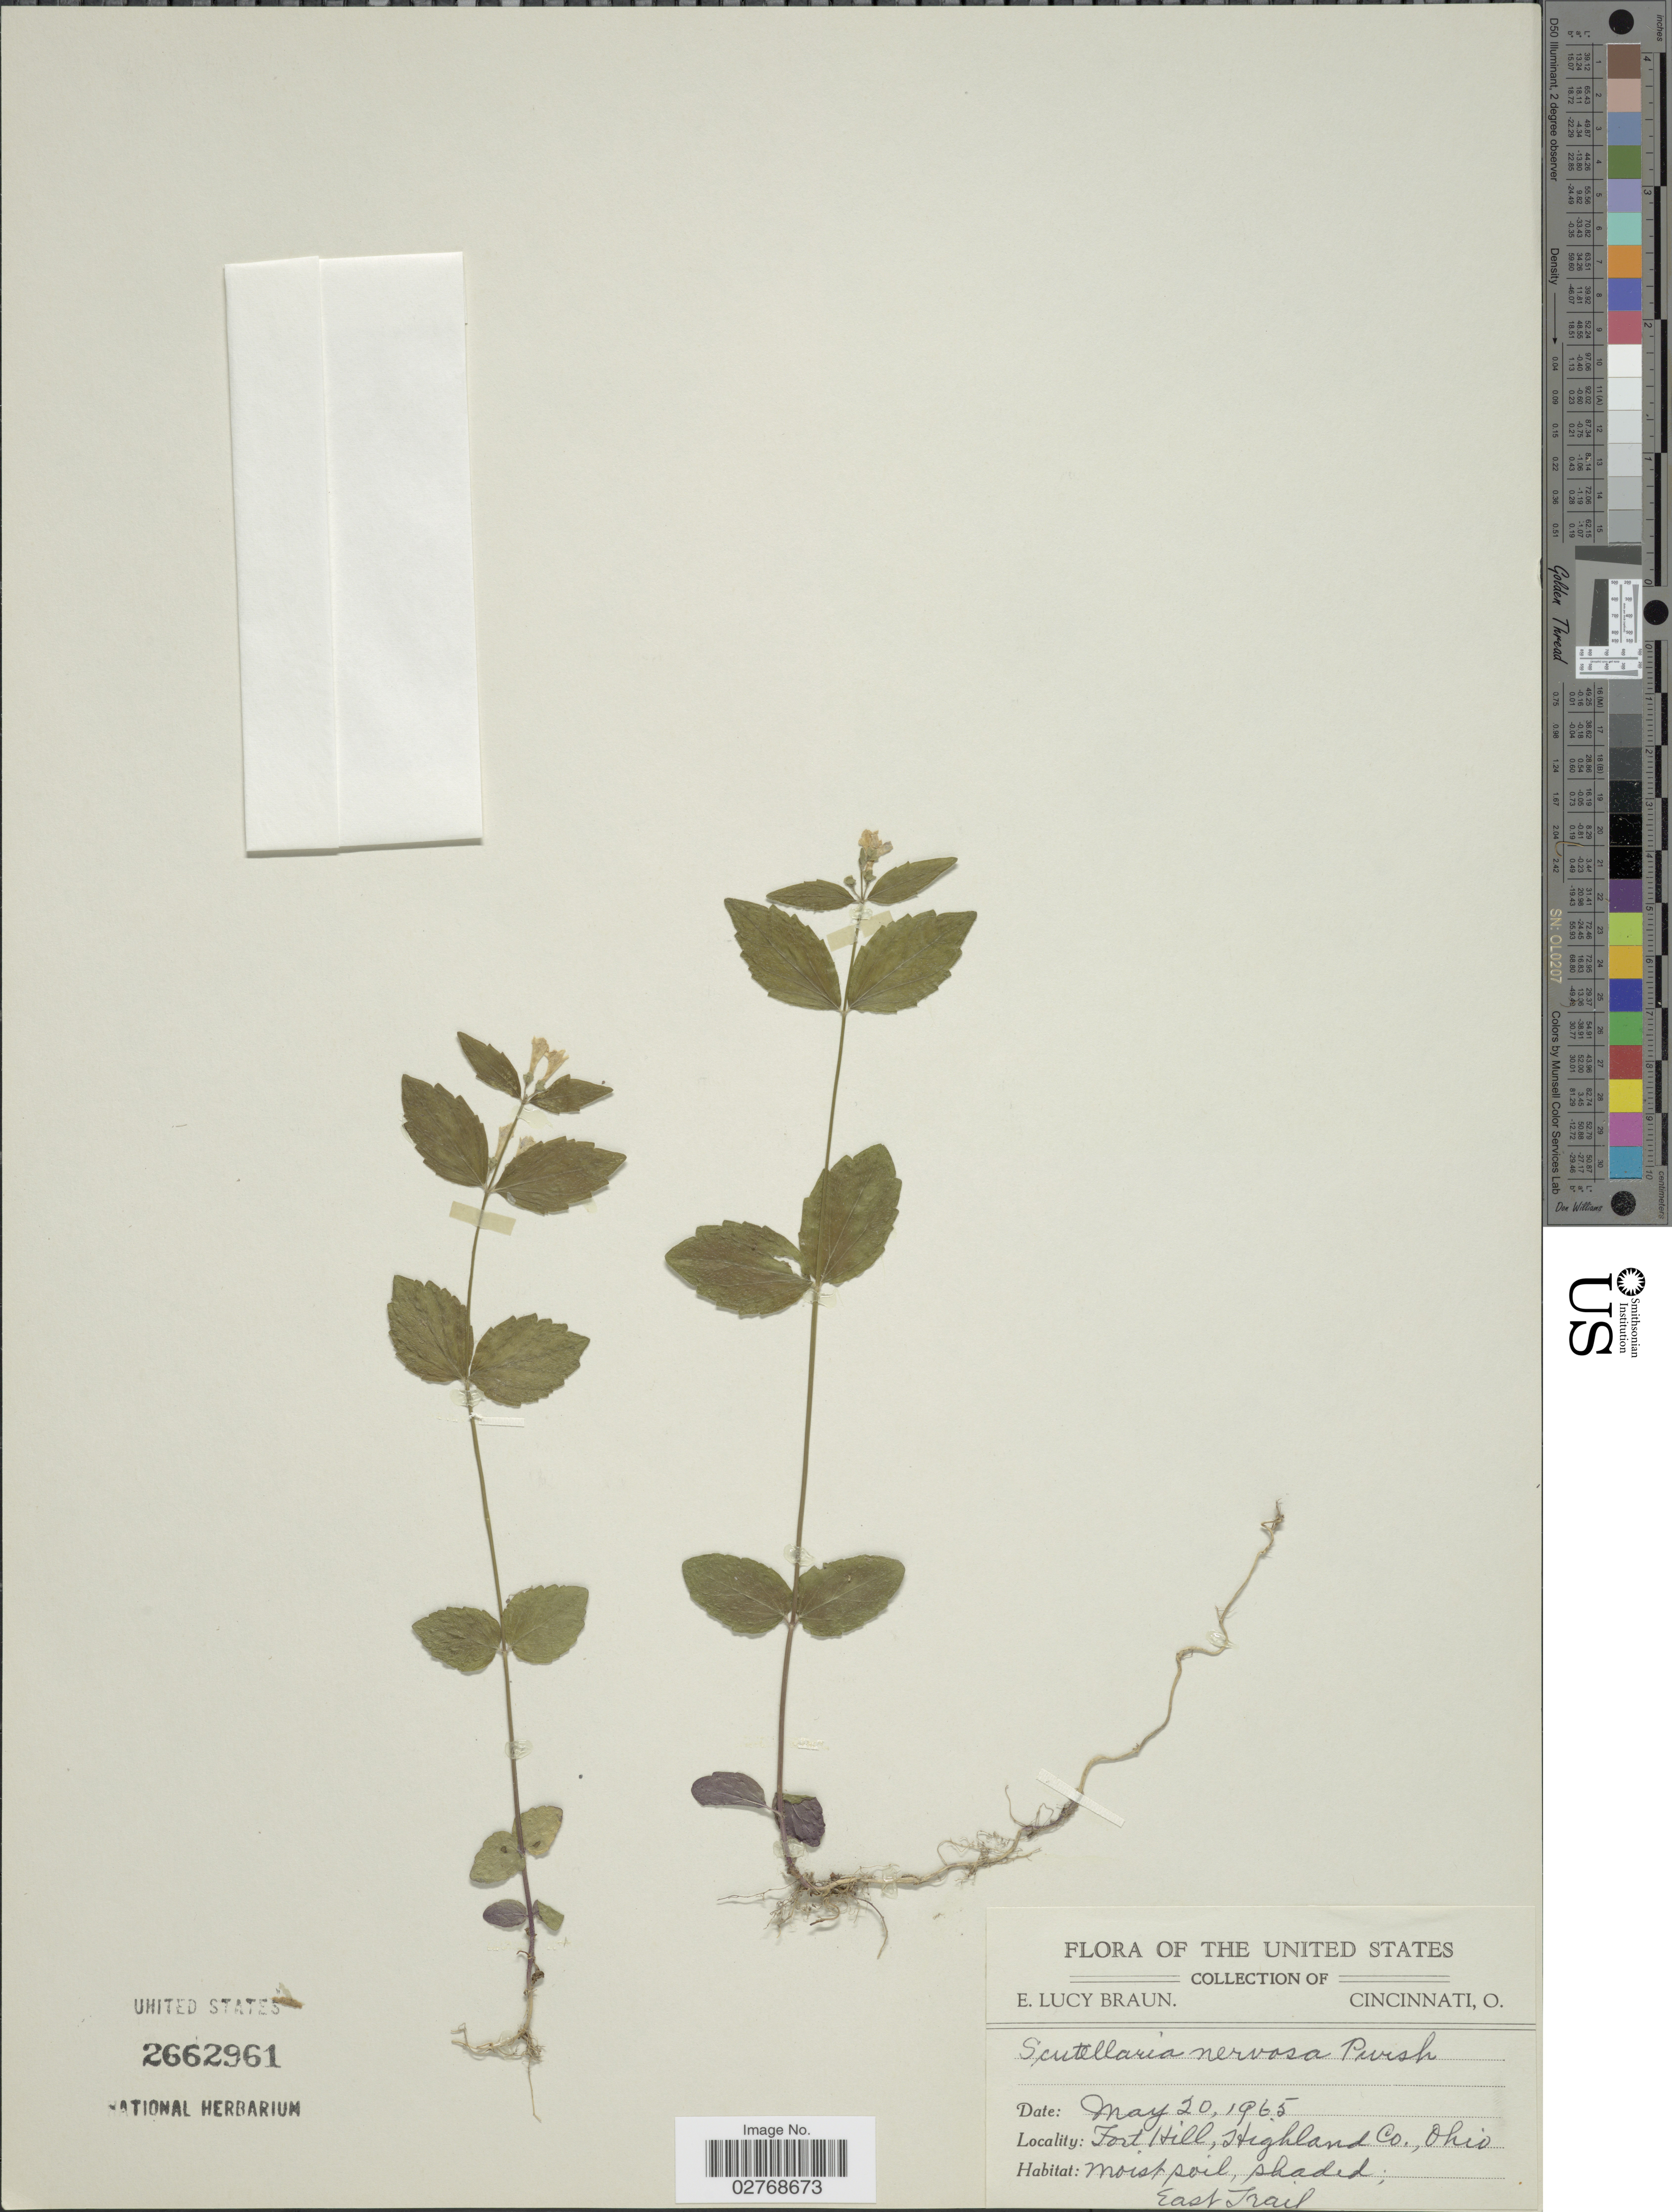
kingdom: Plantae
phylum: Tracheophyta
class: Magnoliopsida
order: Lamiales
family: Lamiaceae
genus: Scutellaria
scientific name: Scutellaria nervosa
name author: Pursh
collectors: E. L. Braun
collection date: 1965-05-20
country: United States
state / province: Ohio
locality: Fort Hill, Highland Co.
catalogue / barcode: US 2662961